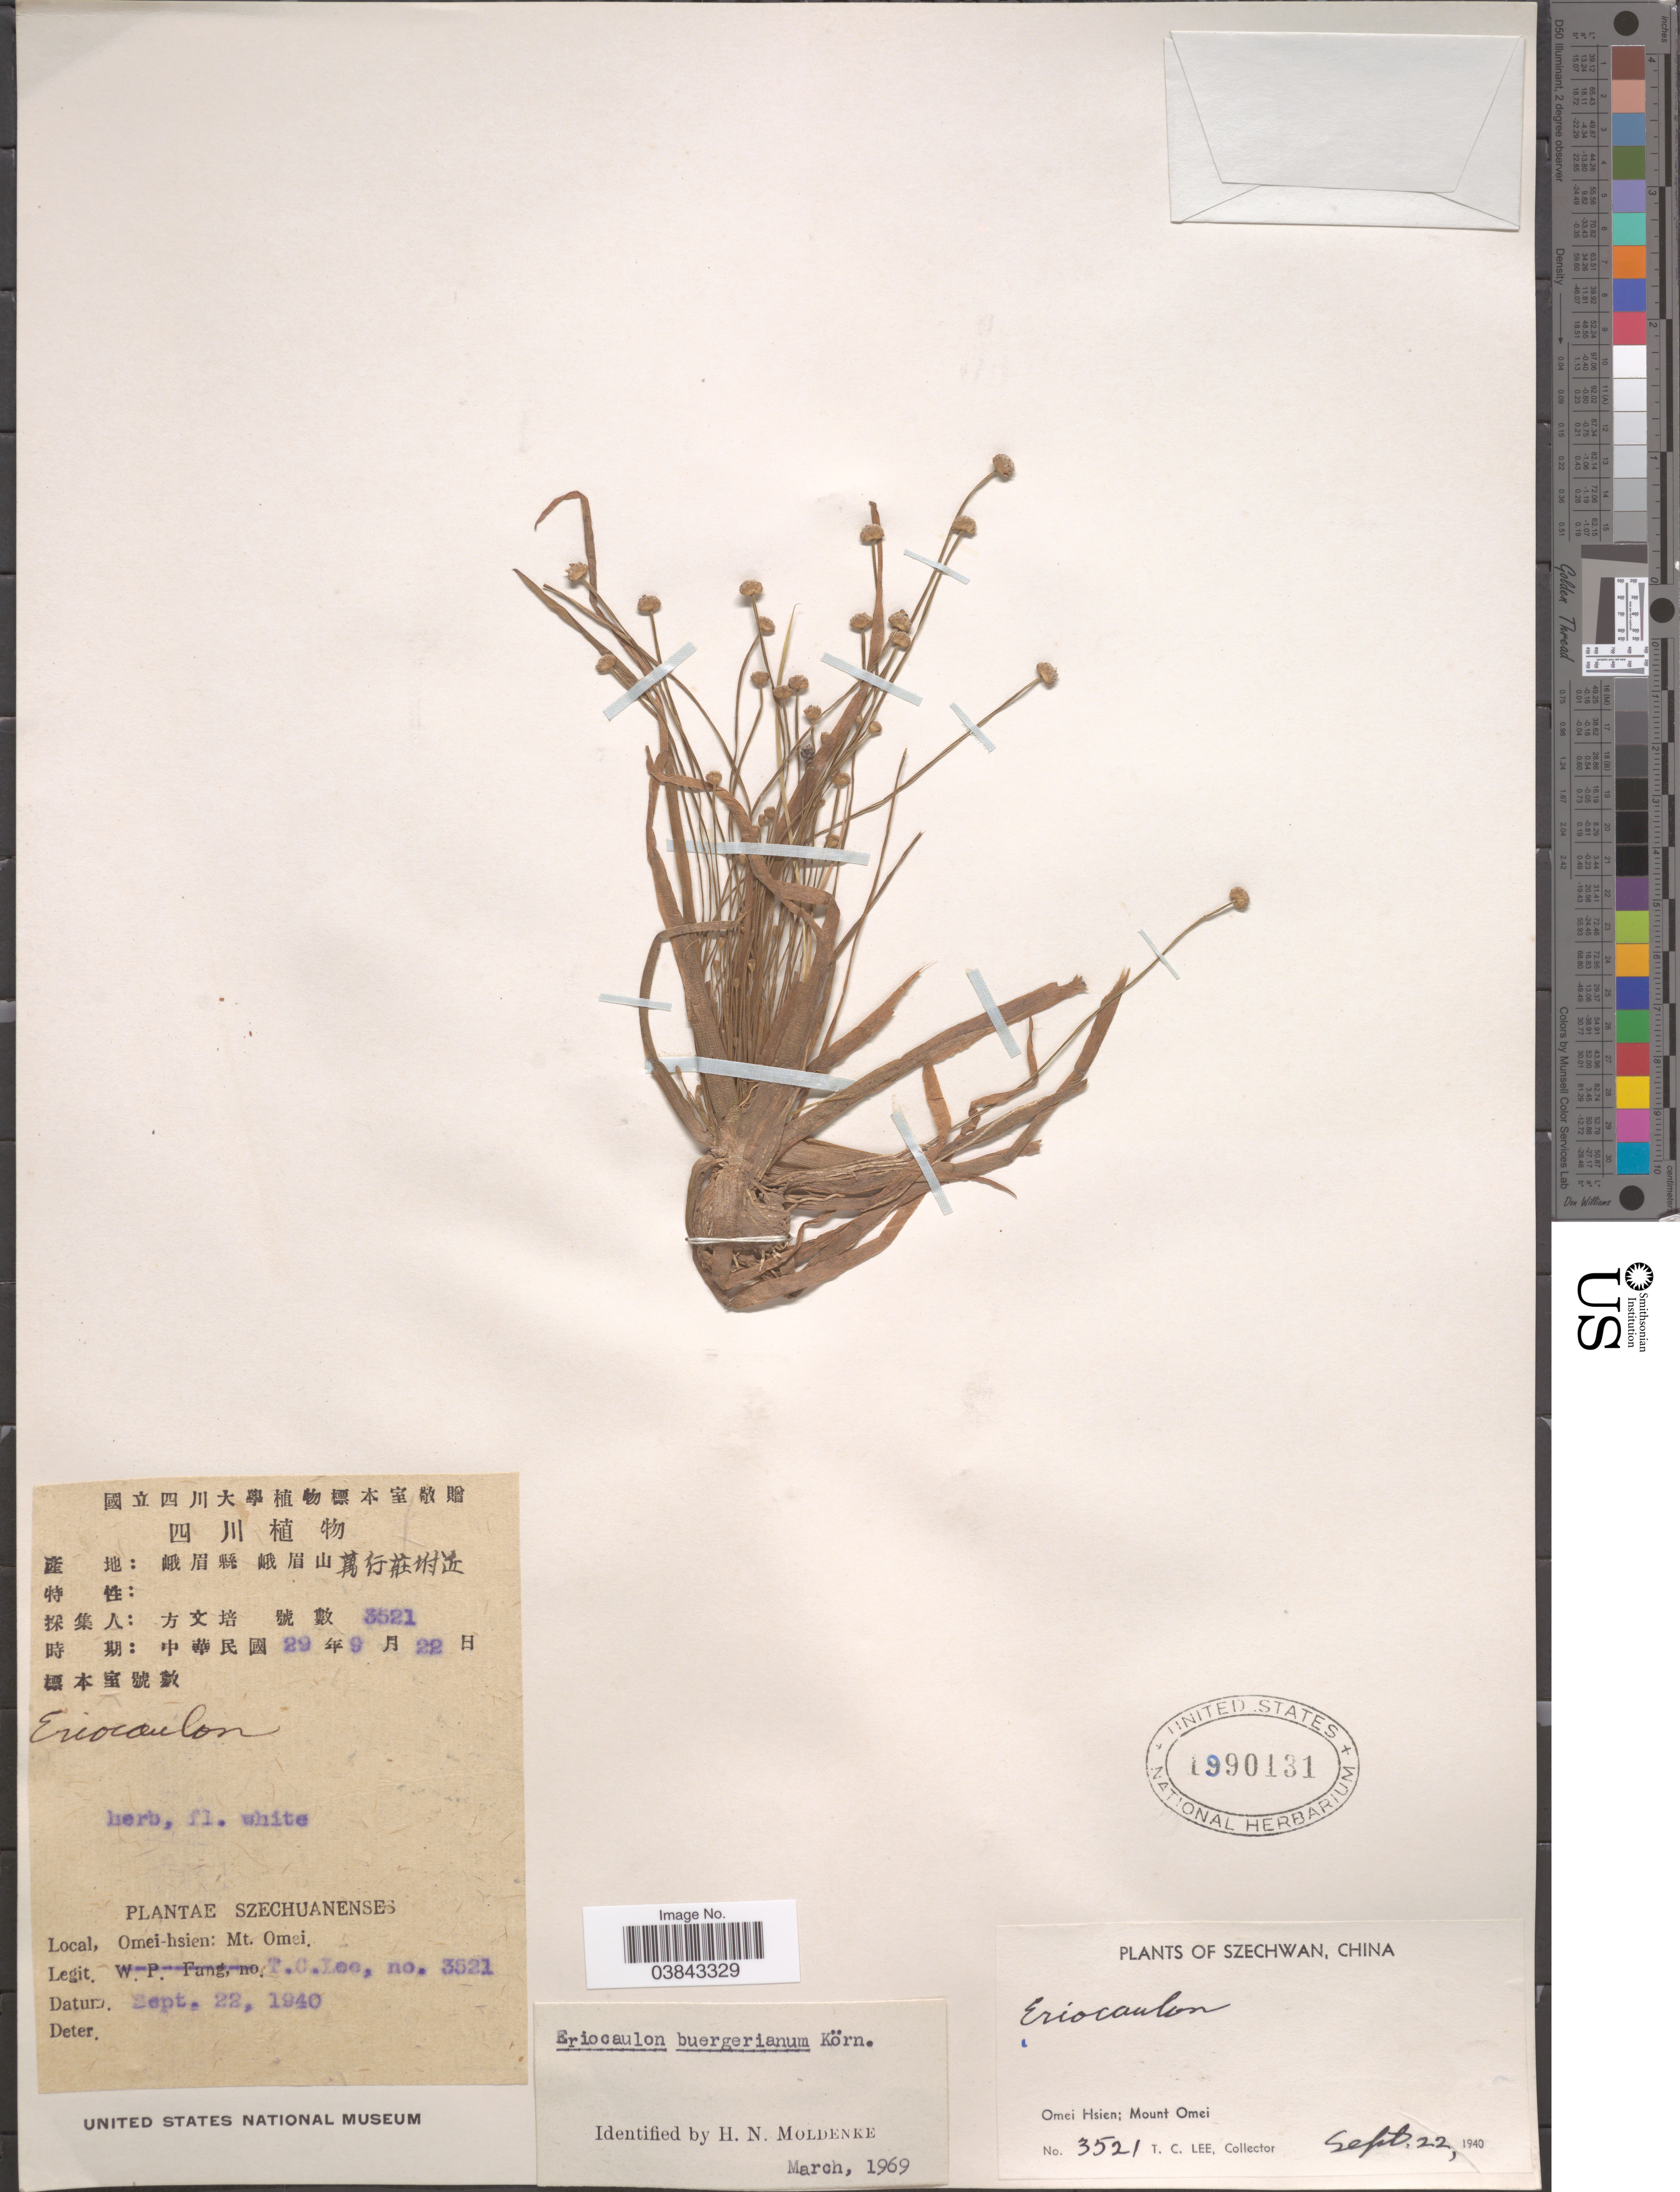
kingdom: Plantae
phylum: Tracheophyta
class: Liliopsida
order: Poales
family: Eriocaulaceae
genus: Eriocaulon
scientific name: Eriocaulon buergerianum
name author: Körn.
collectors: T. Lee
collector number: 3521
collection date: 1940-09-22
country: China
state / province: Sichuan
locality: Szechwan. Omei Hsien; Mount Omei.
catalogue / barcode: US 1990131